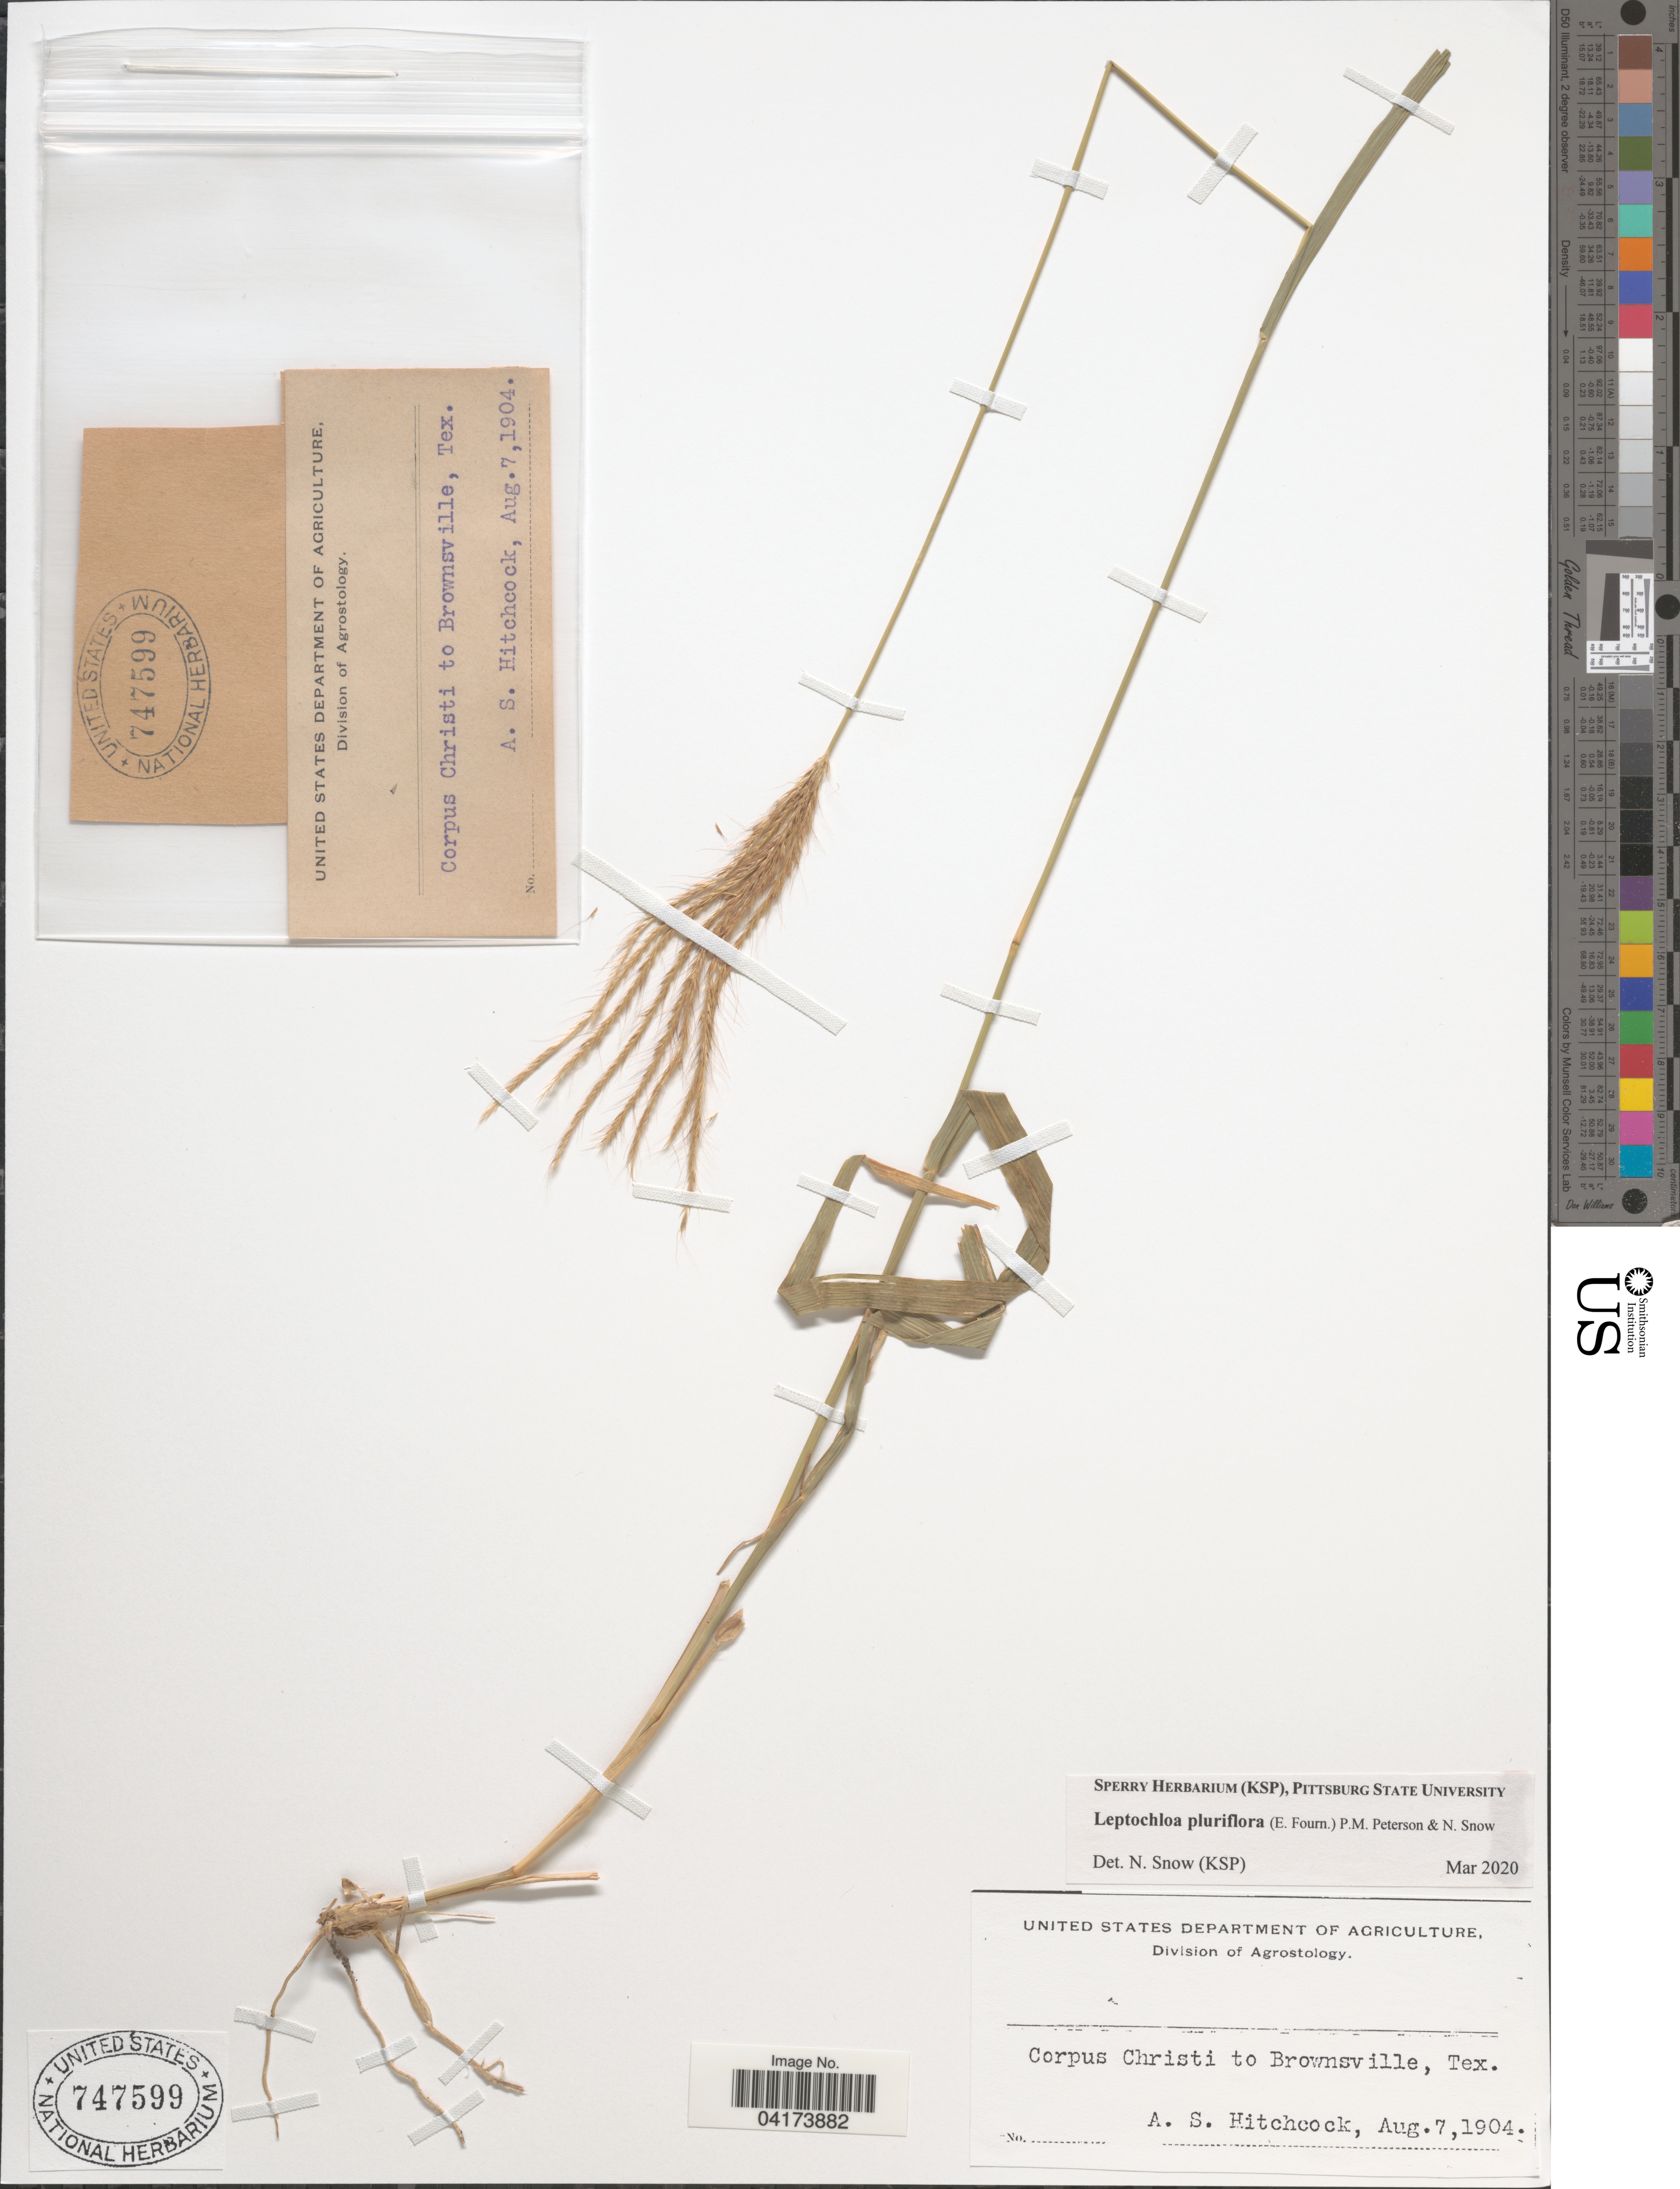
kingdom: Plantae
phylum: Tracheophyta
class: Liliopsida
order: Poales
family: Poaceae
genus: Leptochloa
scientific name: Leptochloa pluriflora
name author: (E. Fourn.) P.M. Peterson & N. Snow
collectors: A. S. Hitchcock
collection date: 1904-08-07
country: United States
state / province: Texas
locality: Corpus Christi to Brownsville.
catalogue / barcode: US 747599